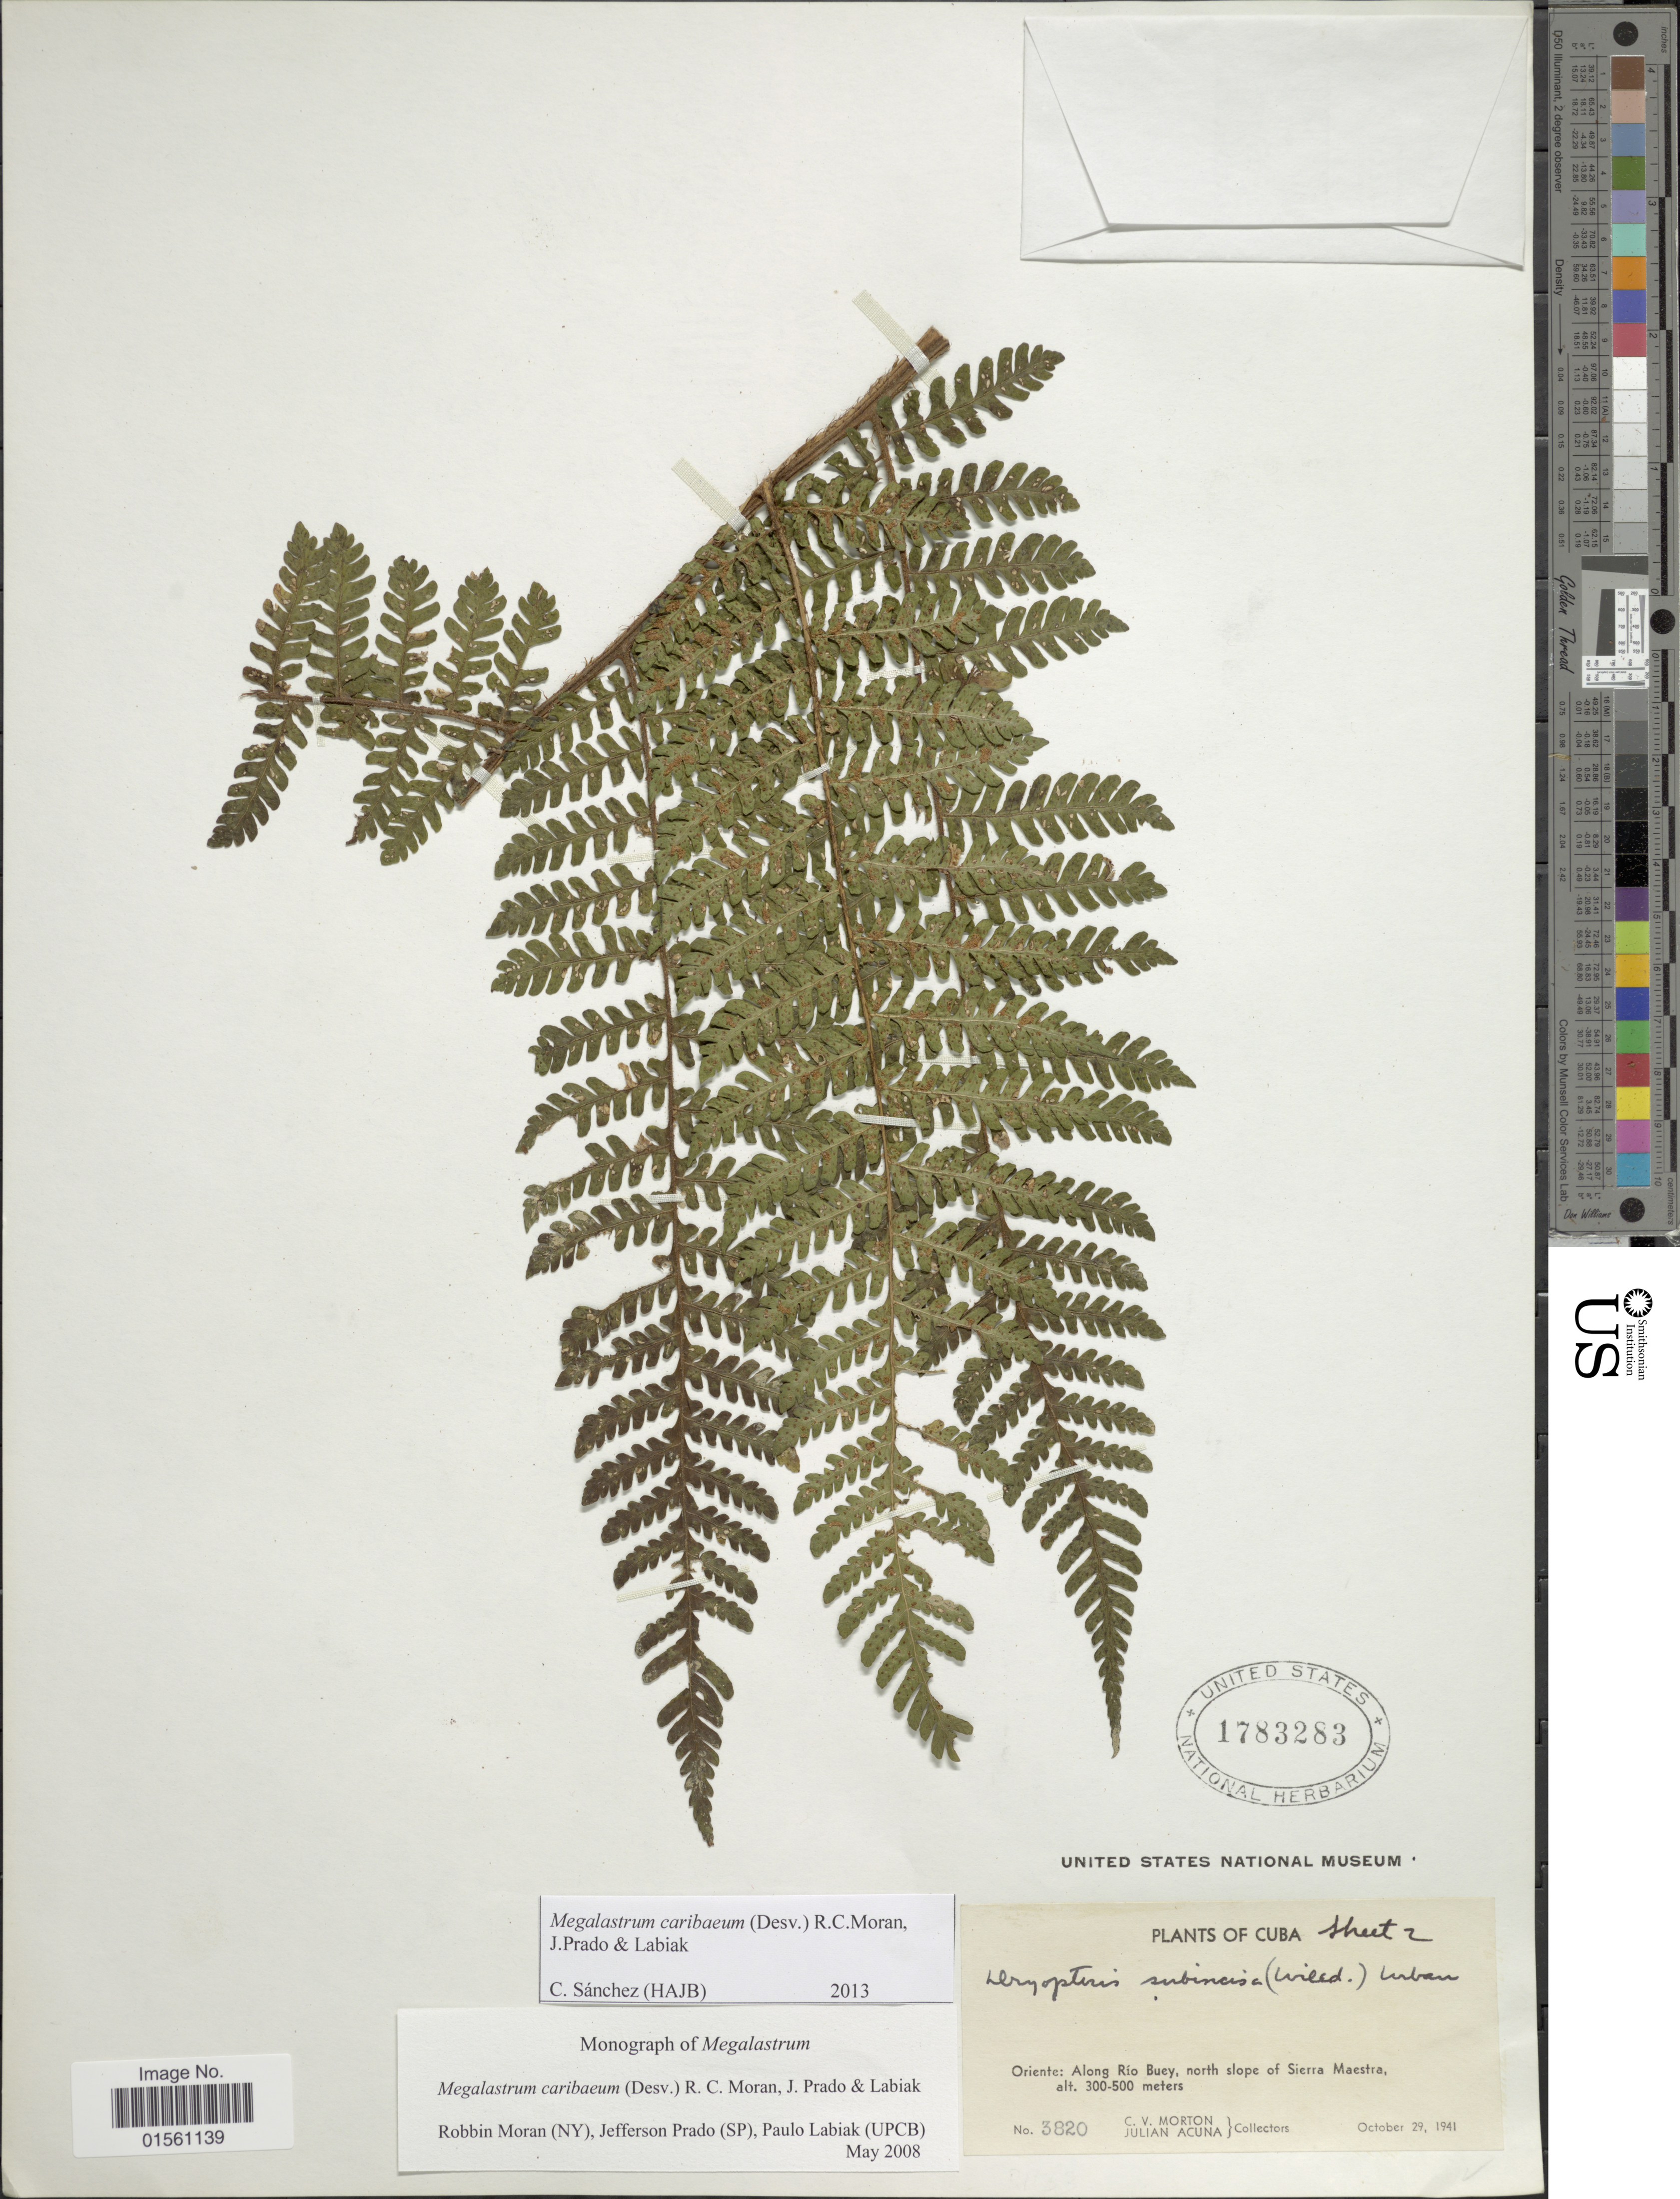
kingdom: Plantae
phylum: Tracheophyta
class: Polypodiopsida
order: Polypodiales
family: Dryopteridaceae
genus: Megalastrum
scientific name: Megalastrum caribaeum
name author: (Desv.) R.C. Moran et al.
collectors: C. V. Morton & J. B. Acuña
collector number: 3820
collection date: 1941-10-29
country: Cuba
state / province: Oriente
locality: Along Rio Buey, north slope of Sierra Maestra.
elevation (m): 300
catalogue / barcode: US 1783283